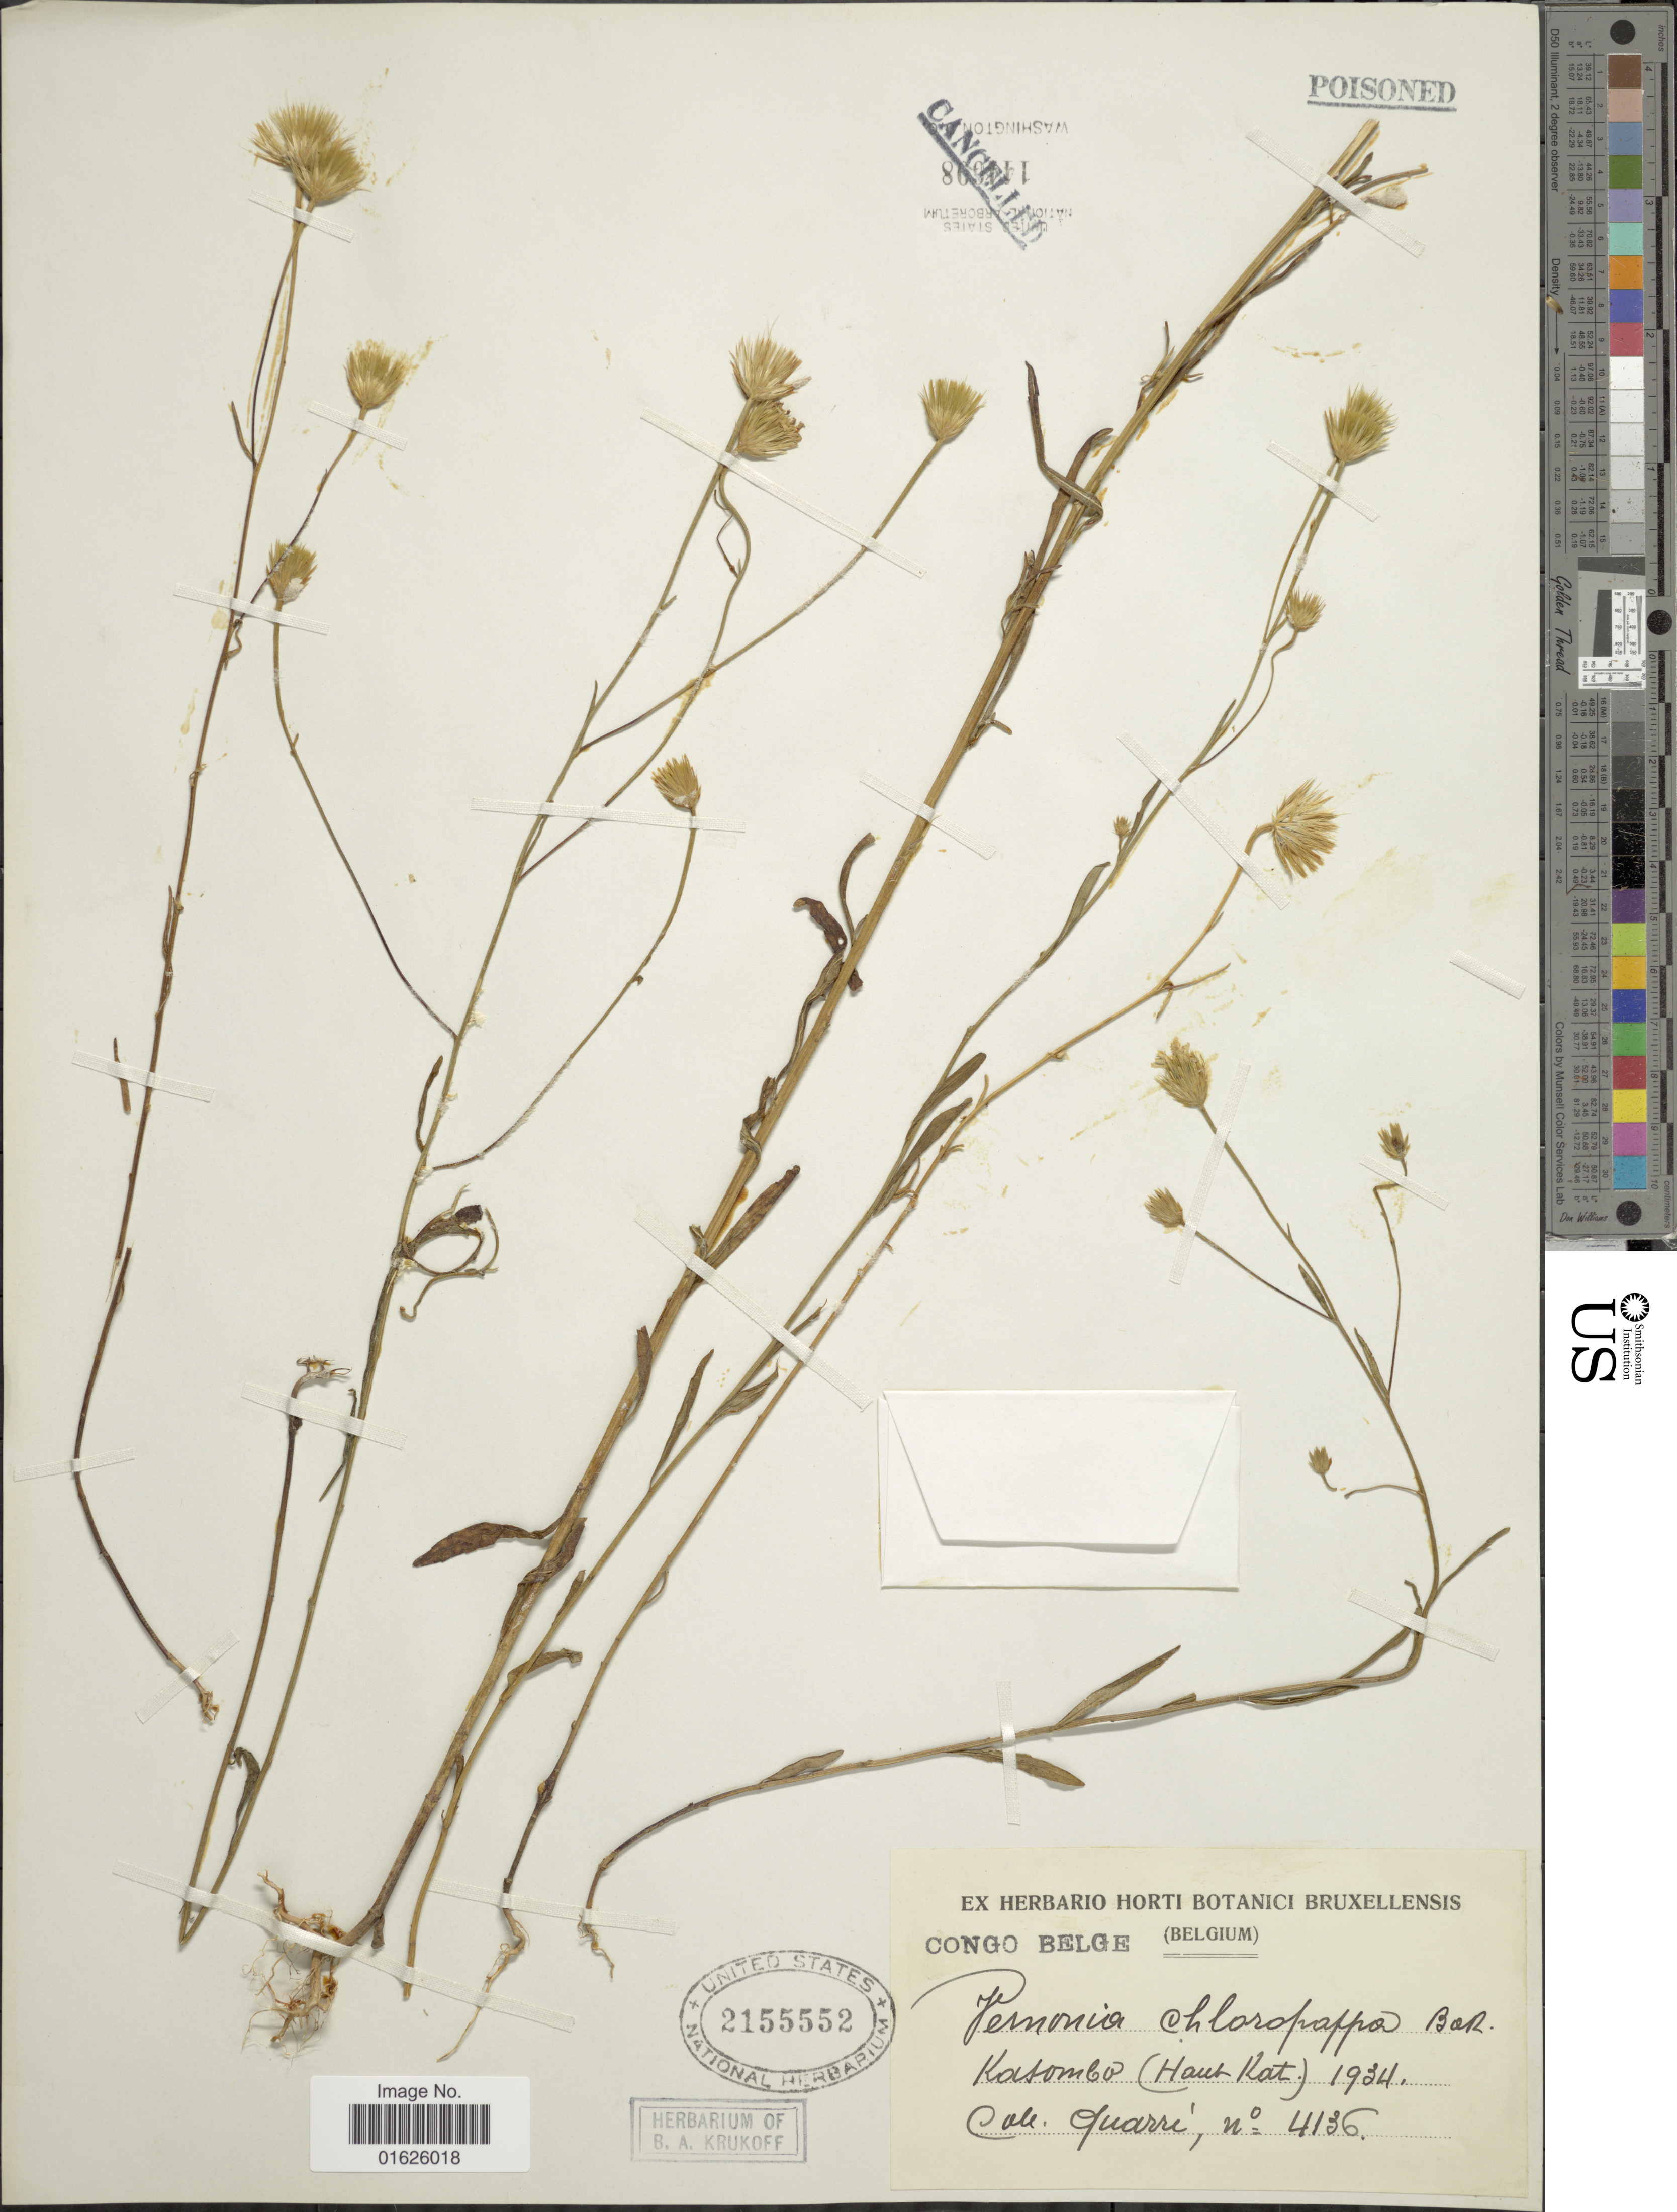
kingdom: Plantae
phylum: Tracheophyta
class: Magnoliopsida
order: Asterales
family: Asteraceae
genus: Polydora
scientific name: Polydora chloropappa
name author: (Baker) H. Rob.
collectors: -. Quarre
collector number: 4136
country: Congo, Democratic Republic of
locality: Congo Belge, Kasombo ( Haut Kat.)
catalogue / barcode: US 2155552